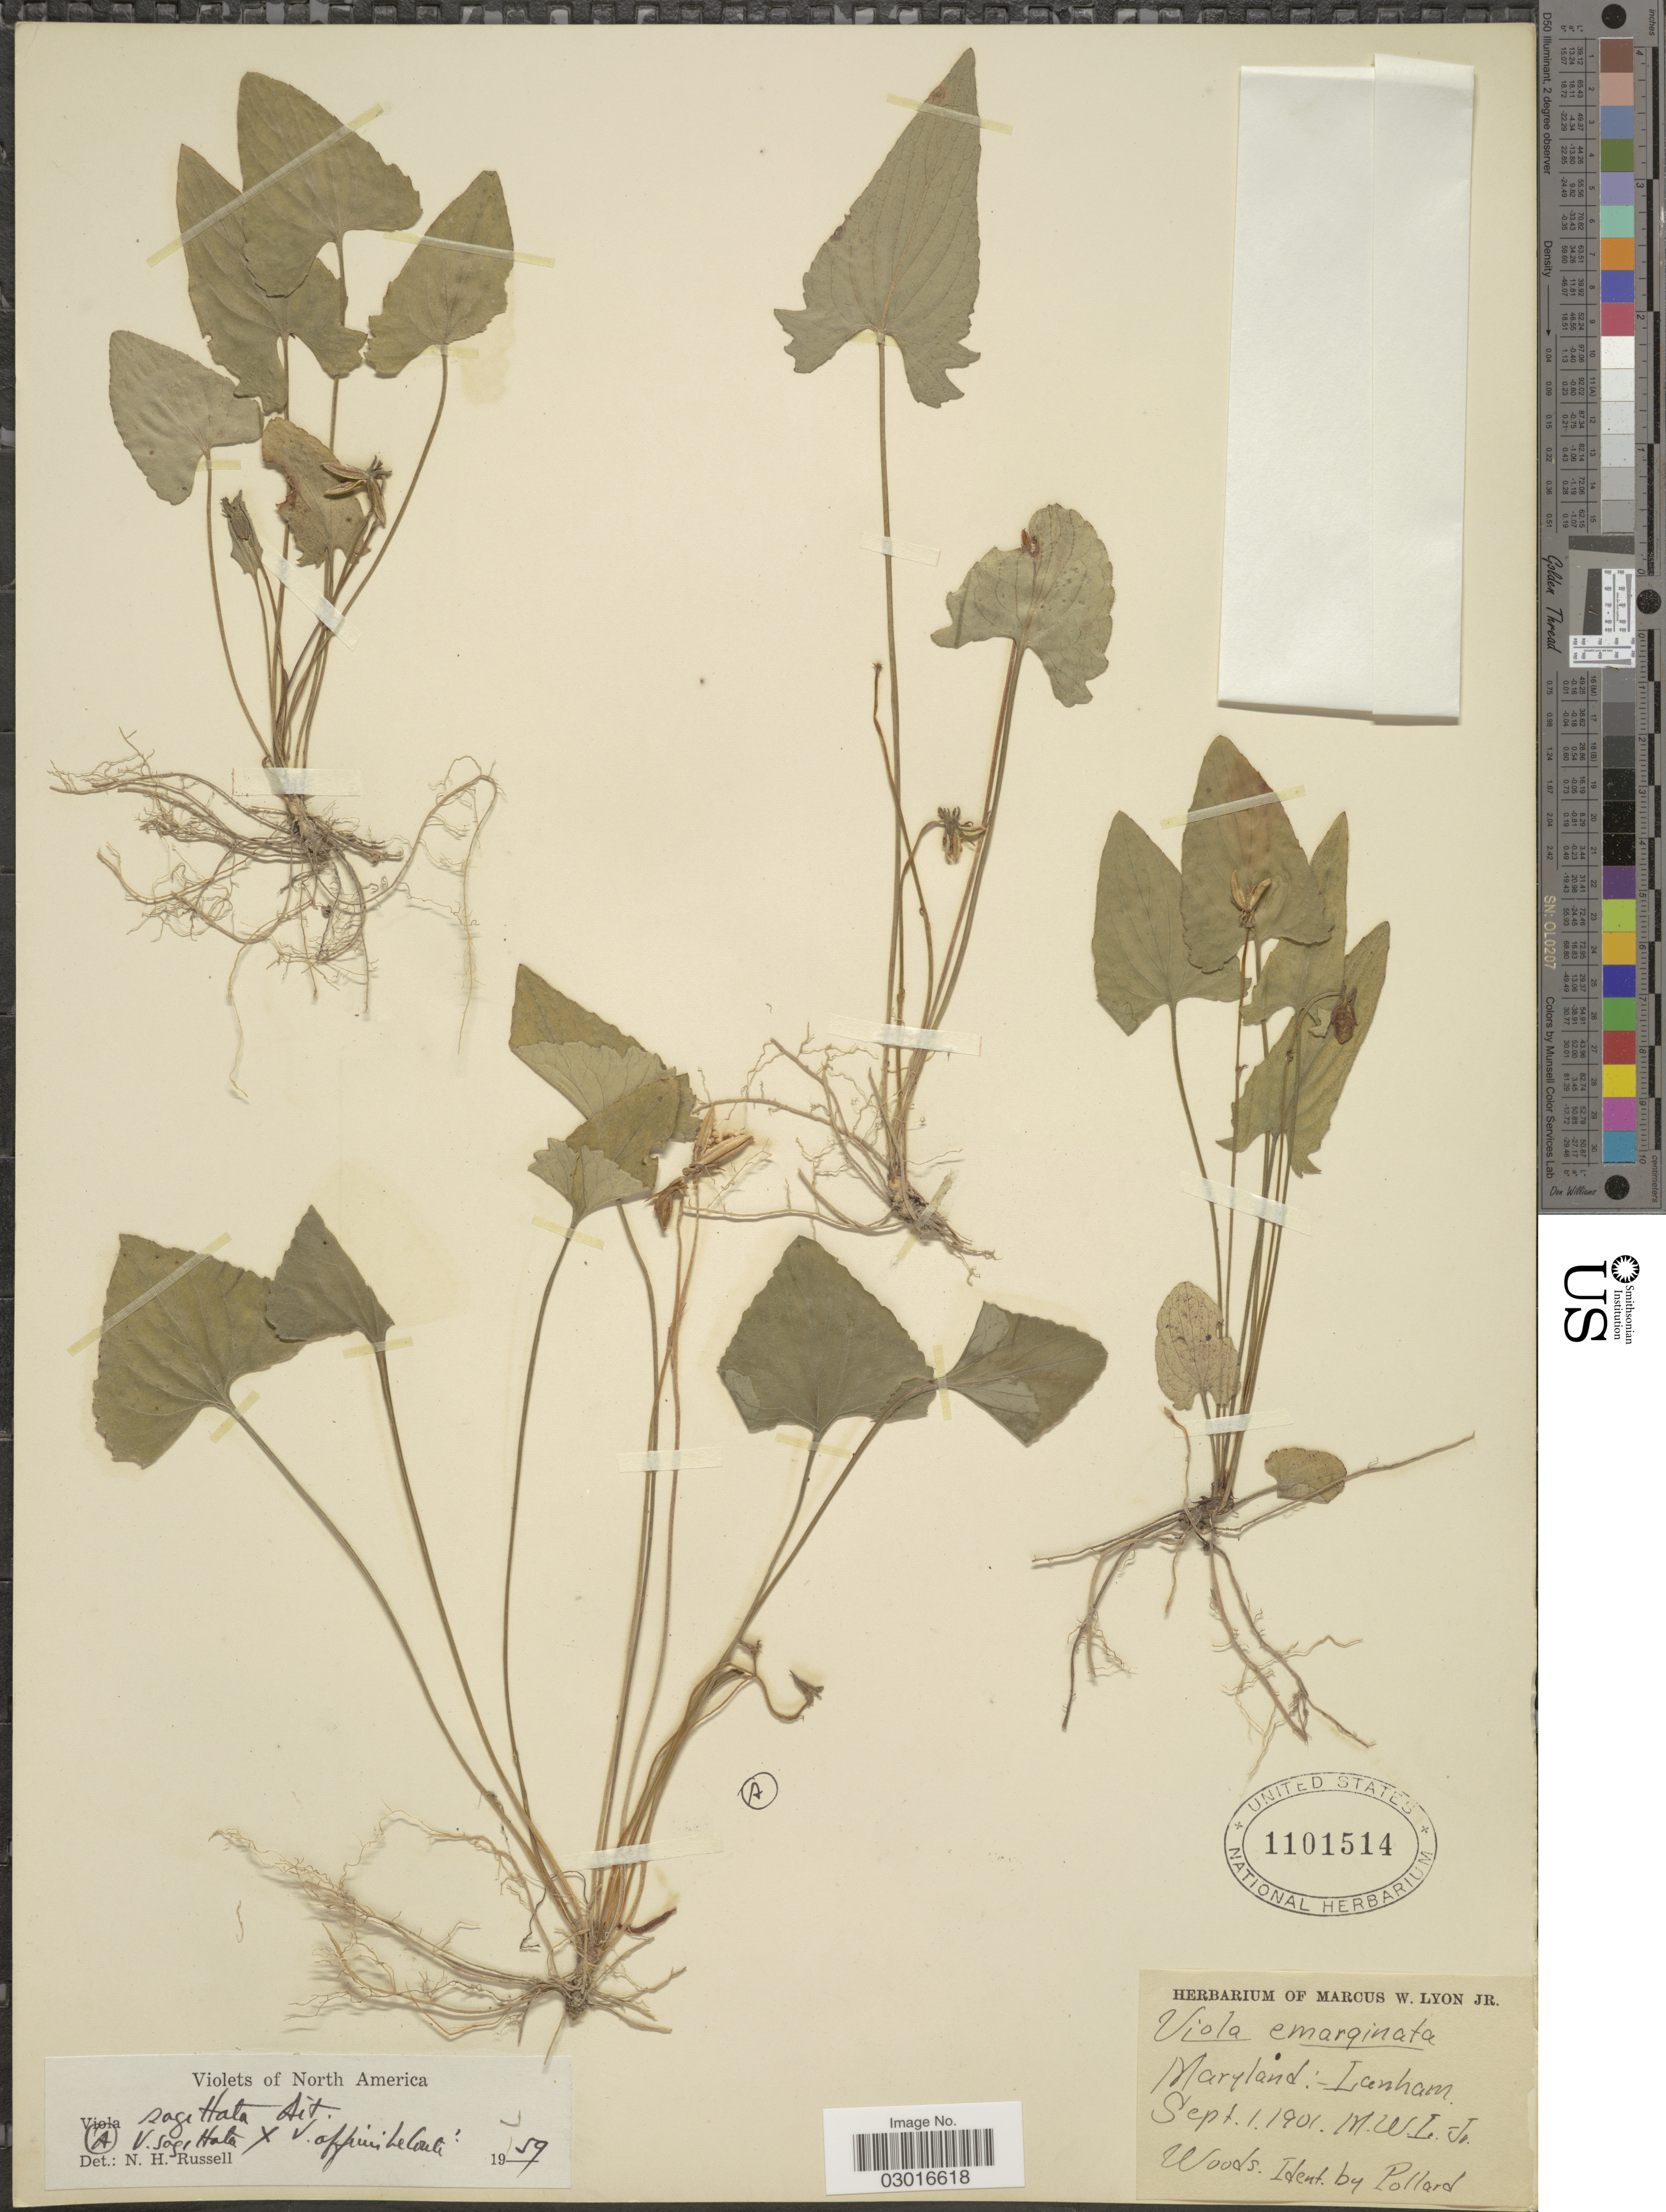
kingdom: Plantae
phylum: Tracheophyta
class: Magnoliopsida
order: Malpighiales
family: Violaceae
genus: Viola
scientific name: Viola sagittata x V. affinis LeConte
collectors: M. W. Lyon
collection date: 1901-09-01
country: United States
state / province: Maryland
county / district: Prince George's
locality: Lanham.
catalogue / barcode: US 1101514